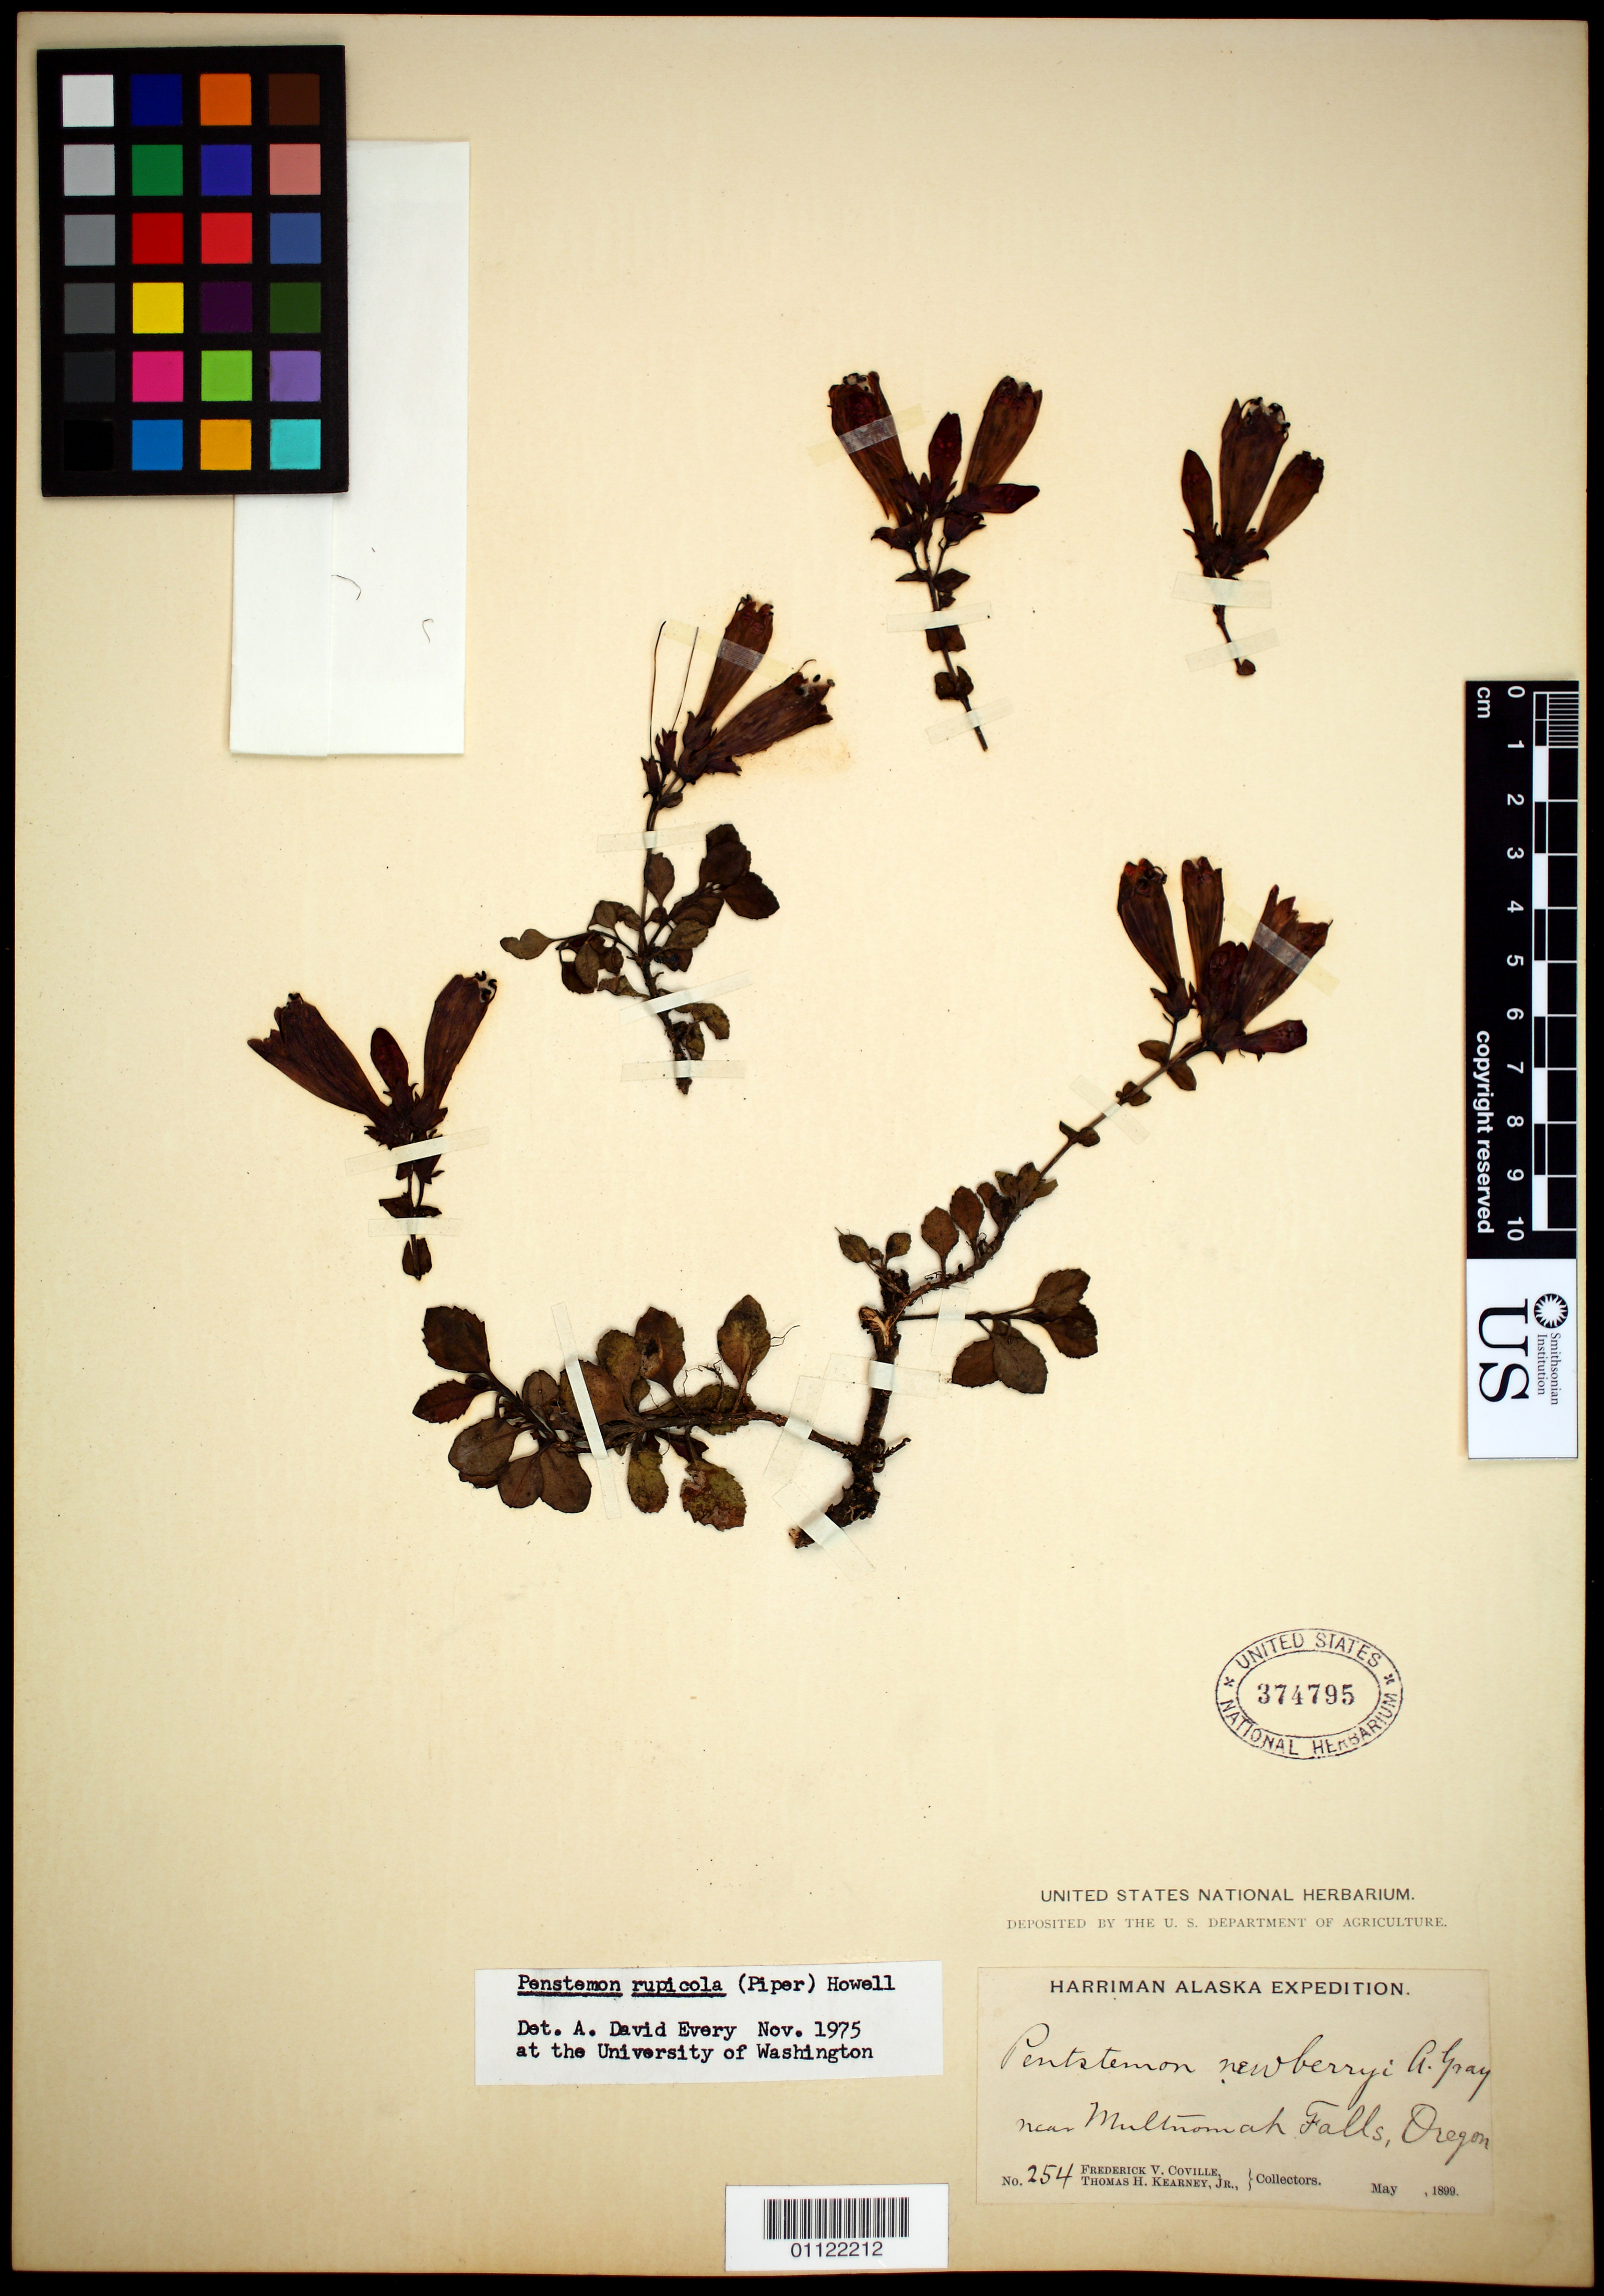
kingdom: Plantae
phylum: Tracheophyta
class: Magnoliopsida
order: Lamiales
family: Plantaginaceae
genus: Penstemon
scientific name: Penstemon rupicola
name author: (Piper) Howell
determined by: Every, A. D.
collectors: F. V. Coville & T. H. Kearney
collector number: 254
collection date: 1899-05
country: United States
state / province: Oregon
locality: near Multnomah Falls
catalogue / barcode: US 374795